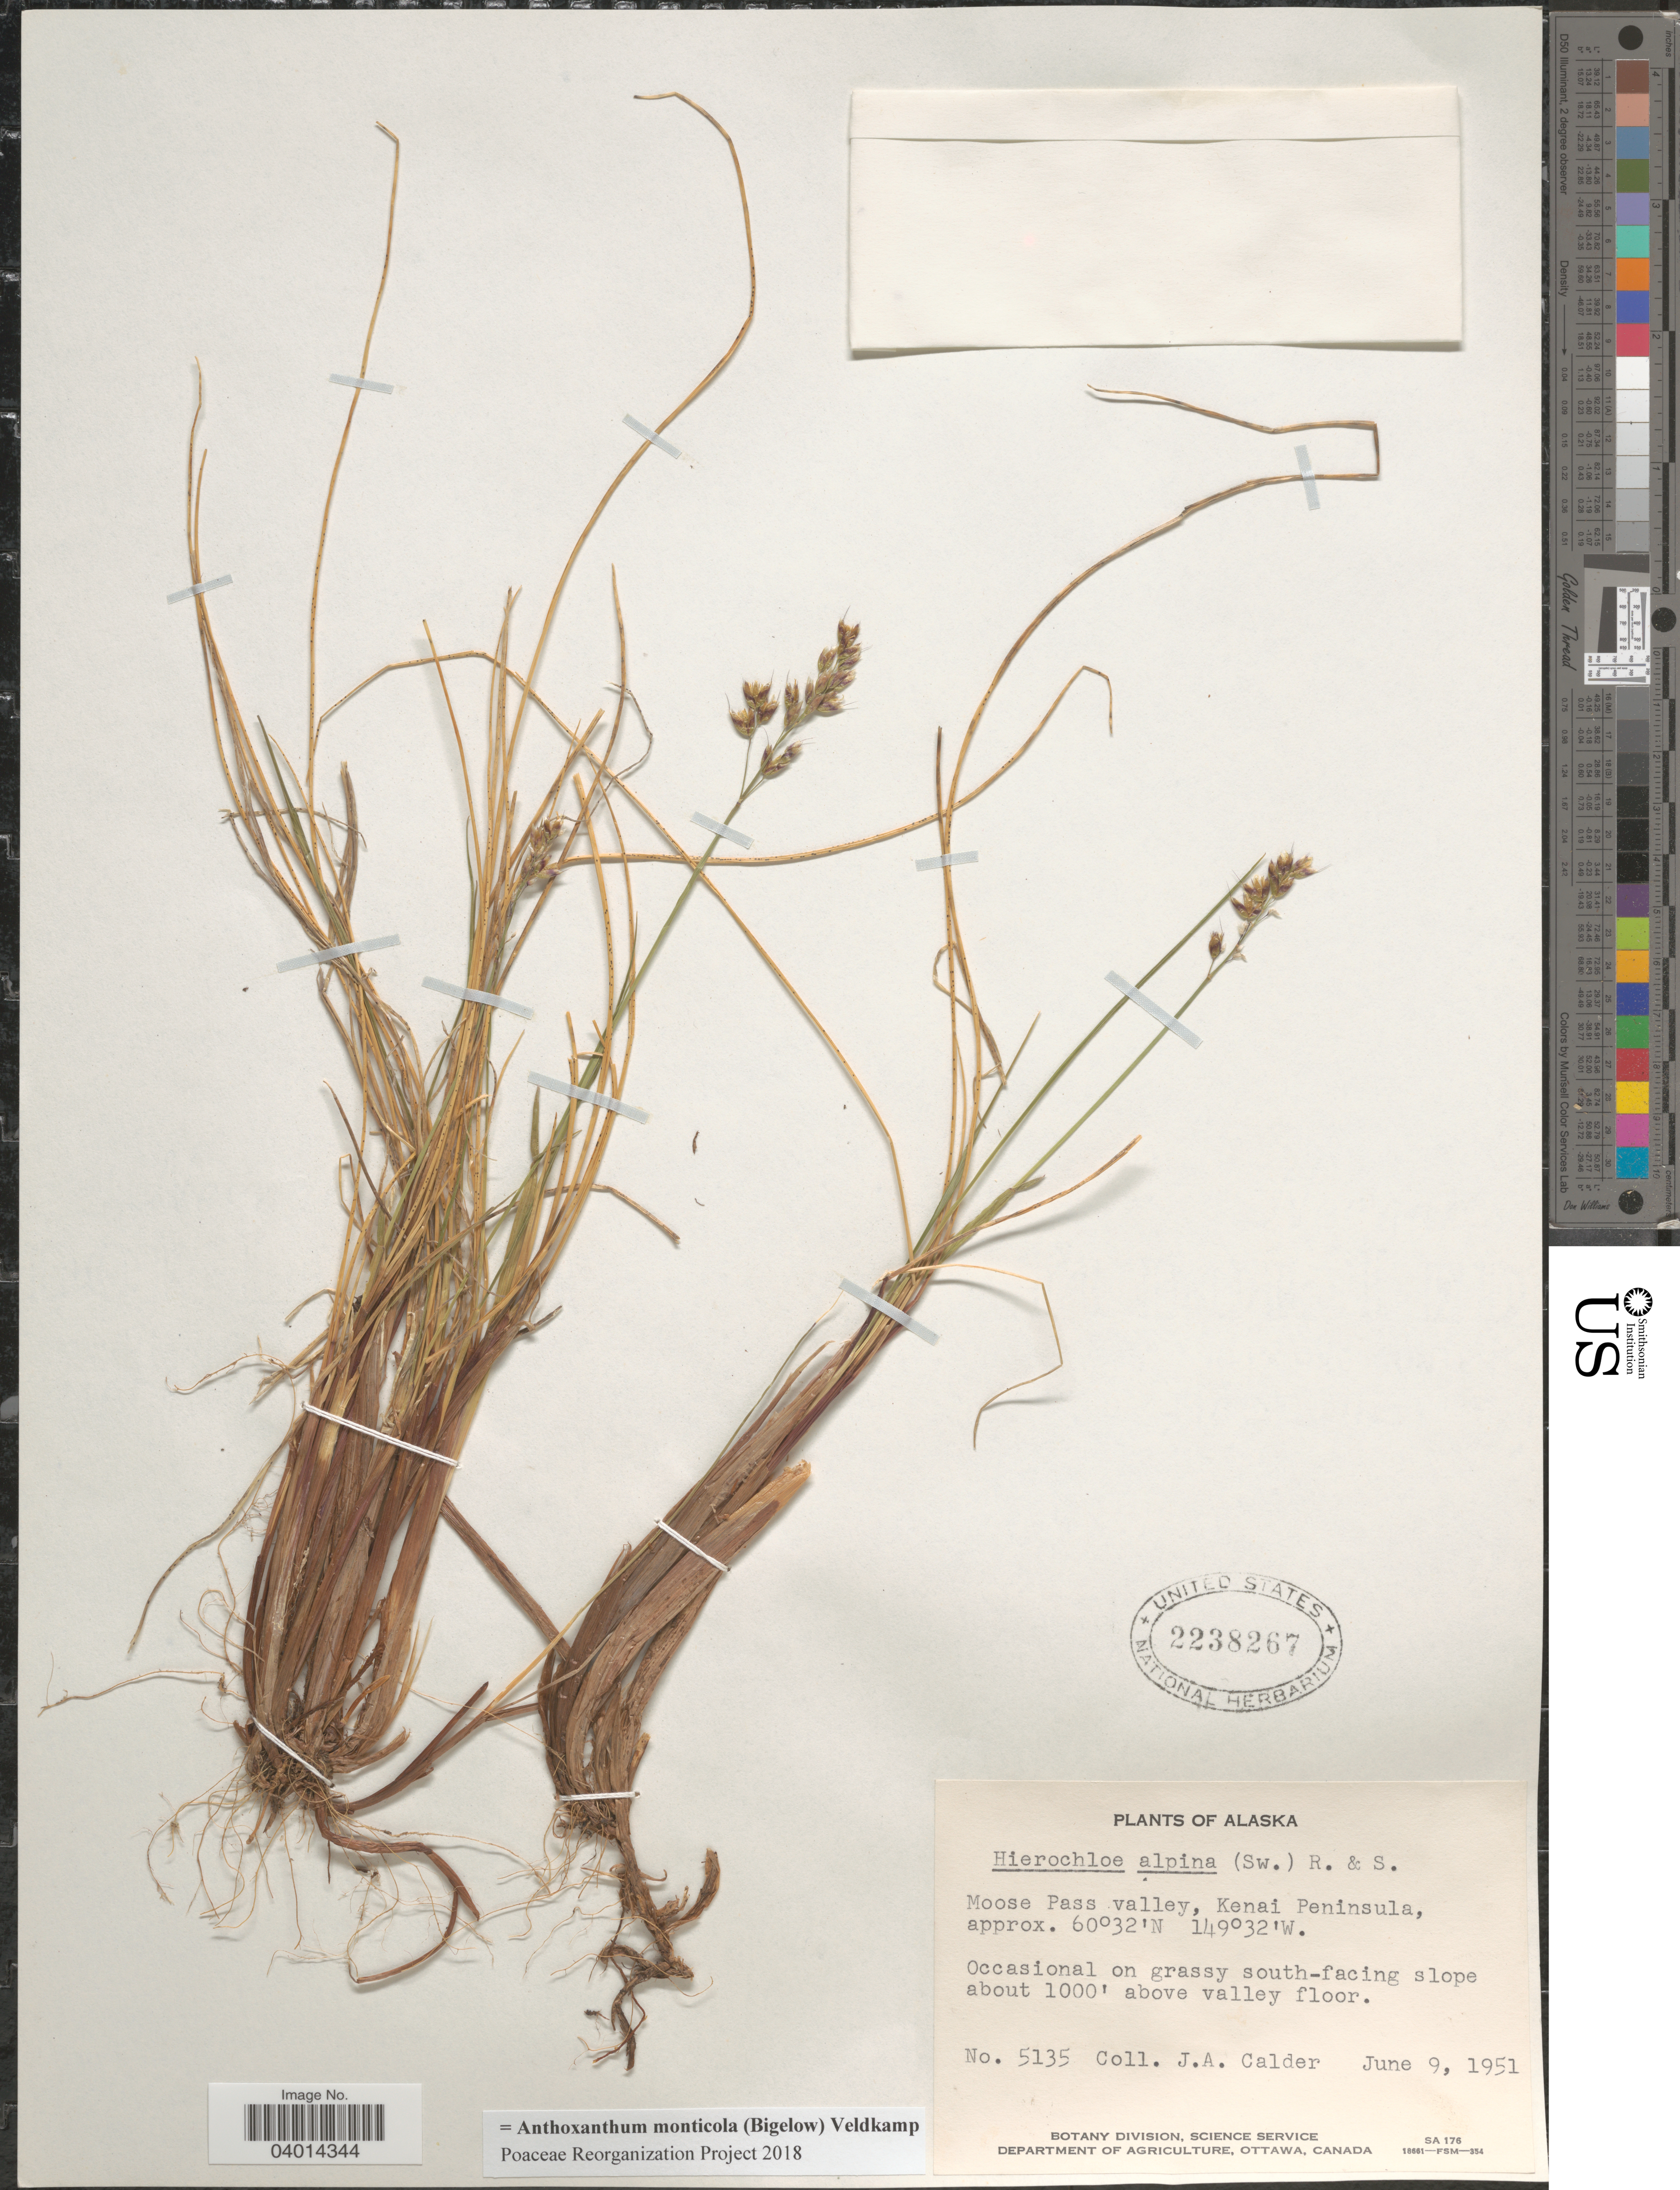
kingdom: Plantae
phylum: Tracheophyta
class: Liliopsida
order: Poales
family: Poaceae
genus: Anthoxanthum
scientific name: Anthoxanthum monticola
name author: (Bigelow) Veldkamp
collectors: J. A. Calder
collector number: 5135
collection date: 1951-06-09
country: United States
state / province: Alaska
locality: Moose Pass valley, Kenai Peninsula. Occasional on grassy south-facing slope above valley floor.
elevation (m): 305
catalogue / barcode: US 2238267